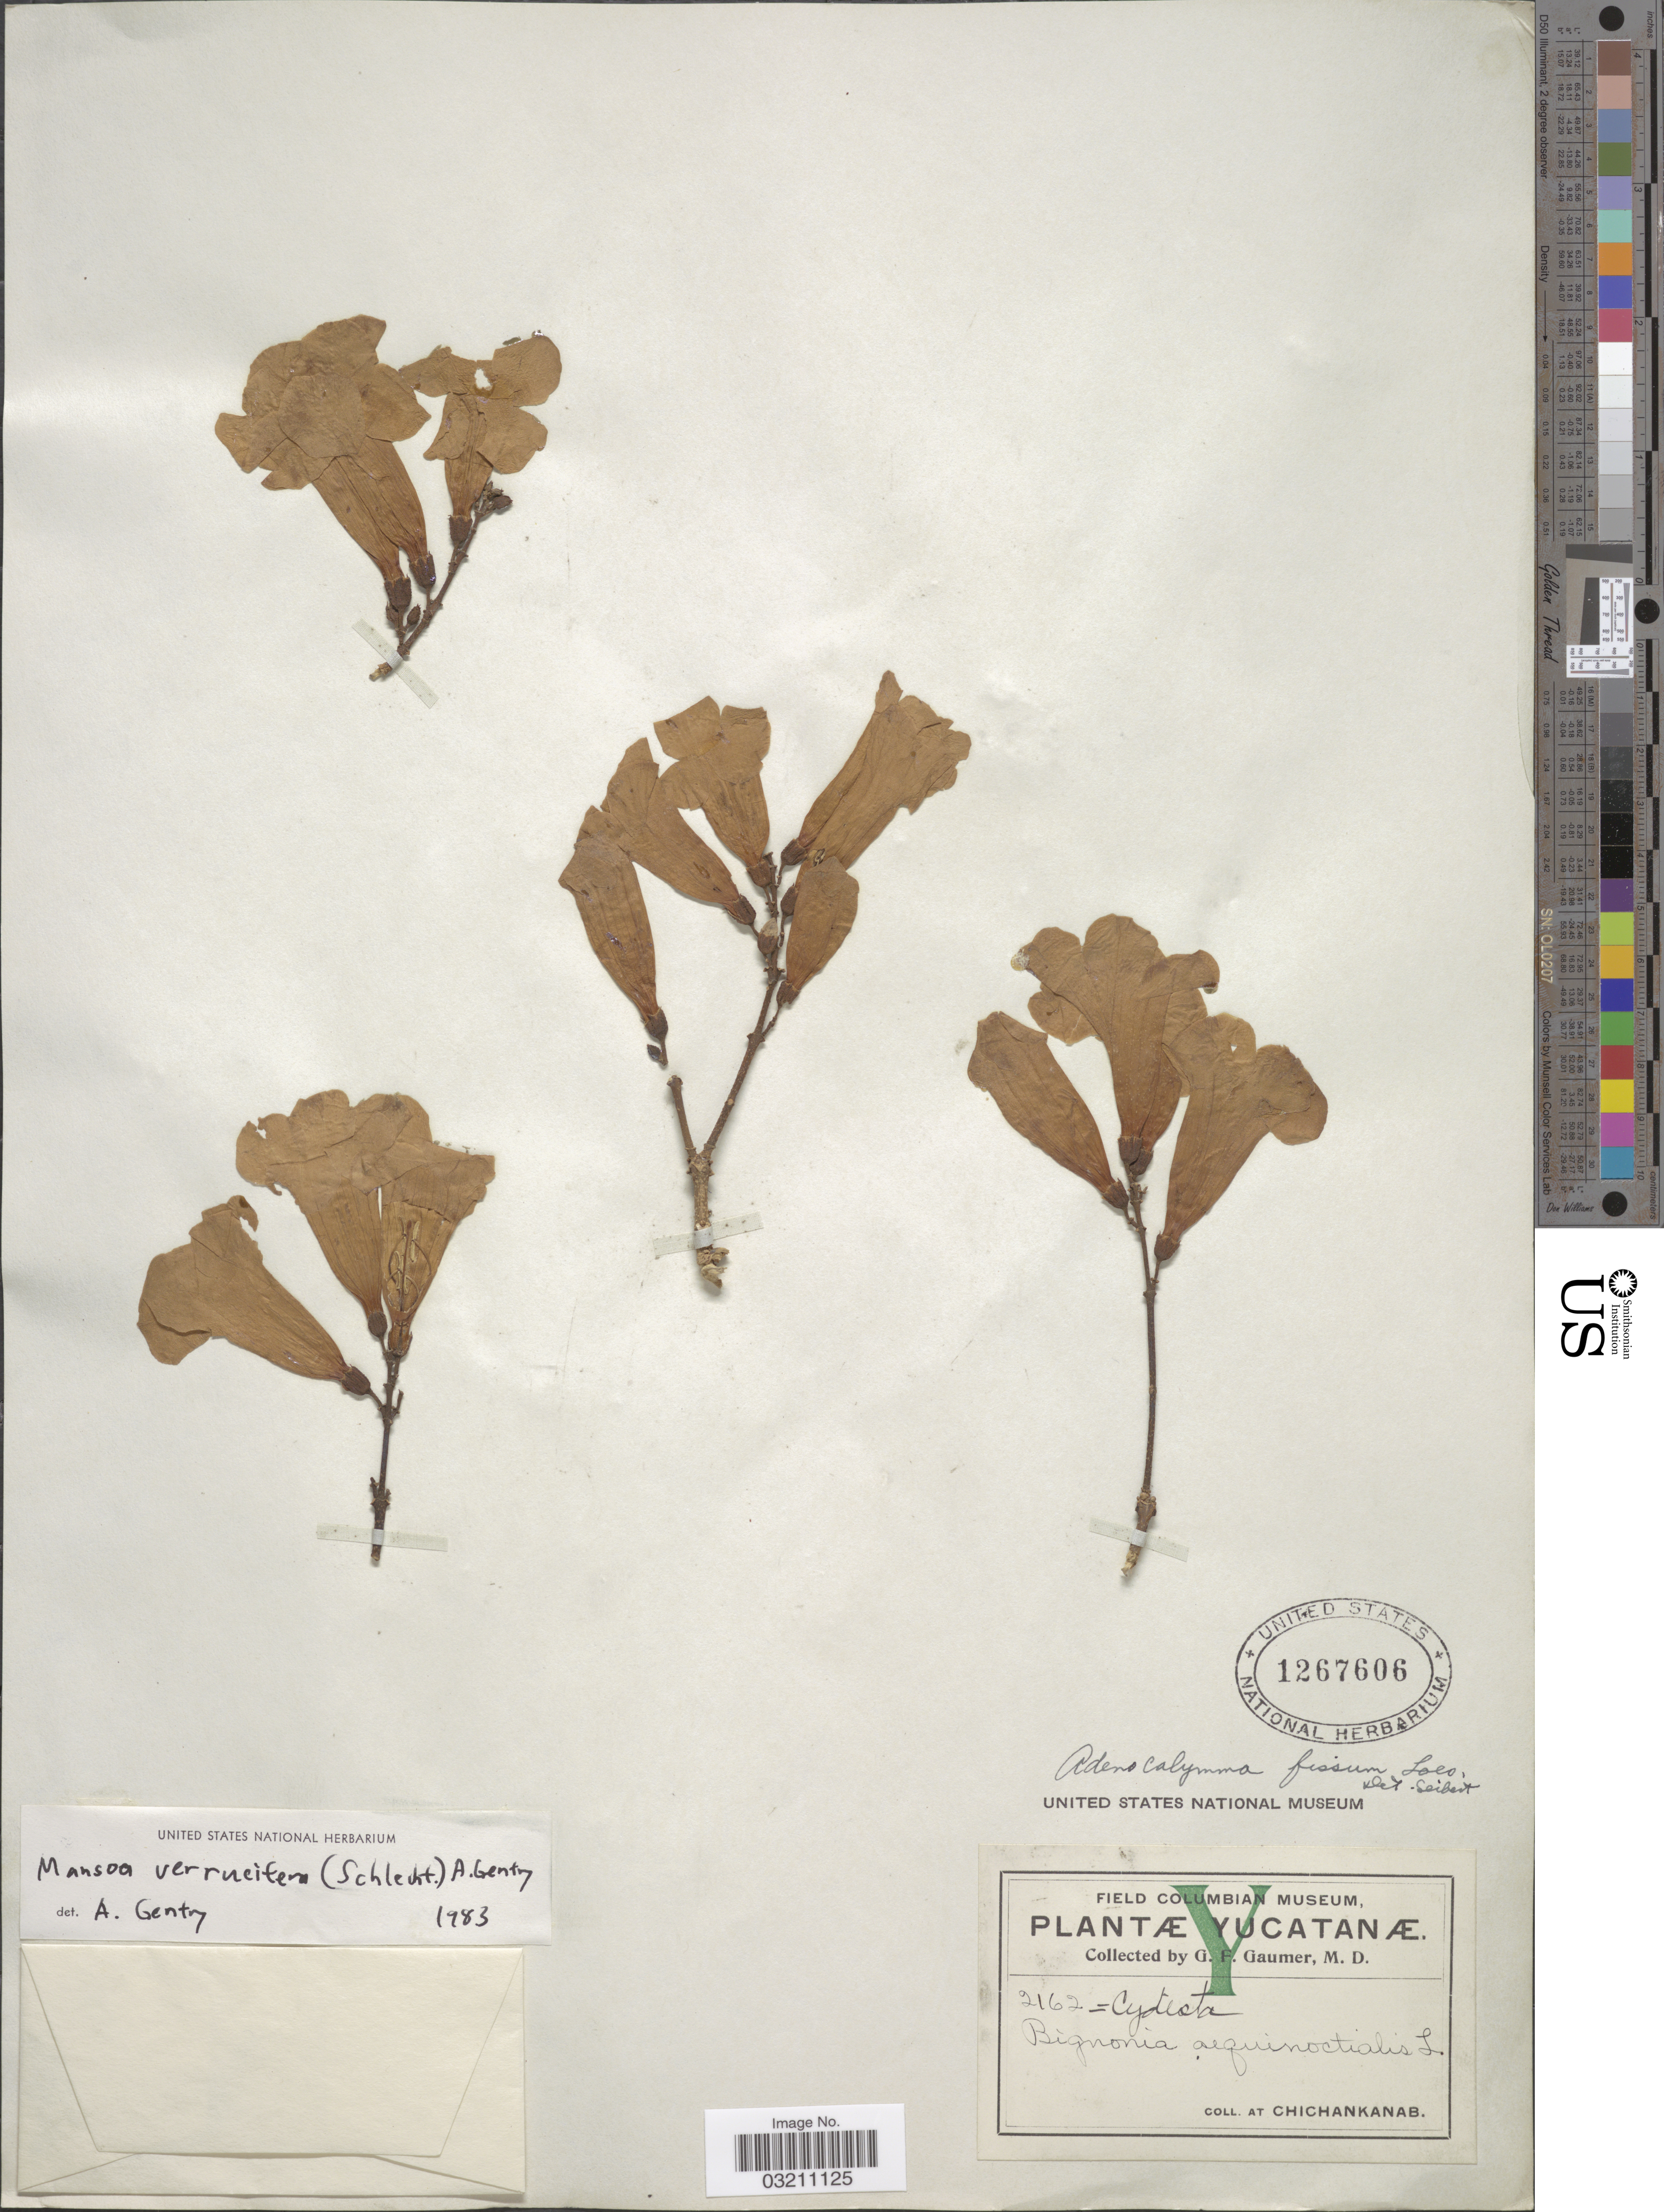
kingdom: Plantae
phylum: Tracheophyta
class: Magnoliopsida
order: Lamiales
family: Bignoniaceae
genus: Mansoa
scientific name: Mansoa verrucifera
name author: (Schltdl.) A.H. Gentry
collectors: G. F. Gaumer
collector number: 2162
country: Mexico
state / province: Yucatán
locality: At Chichankanab.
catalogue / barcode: US 1267606